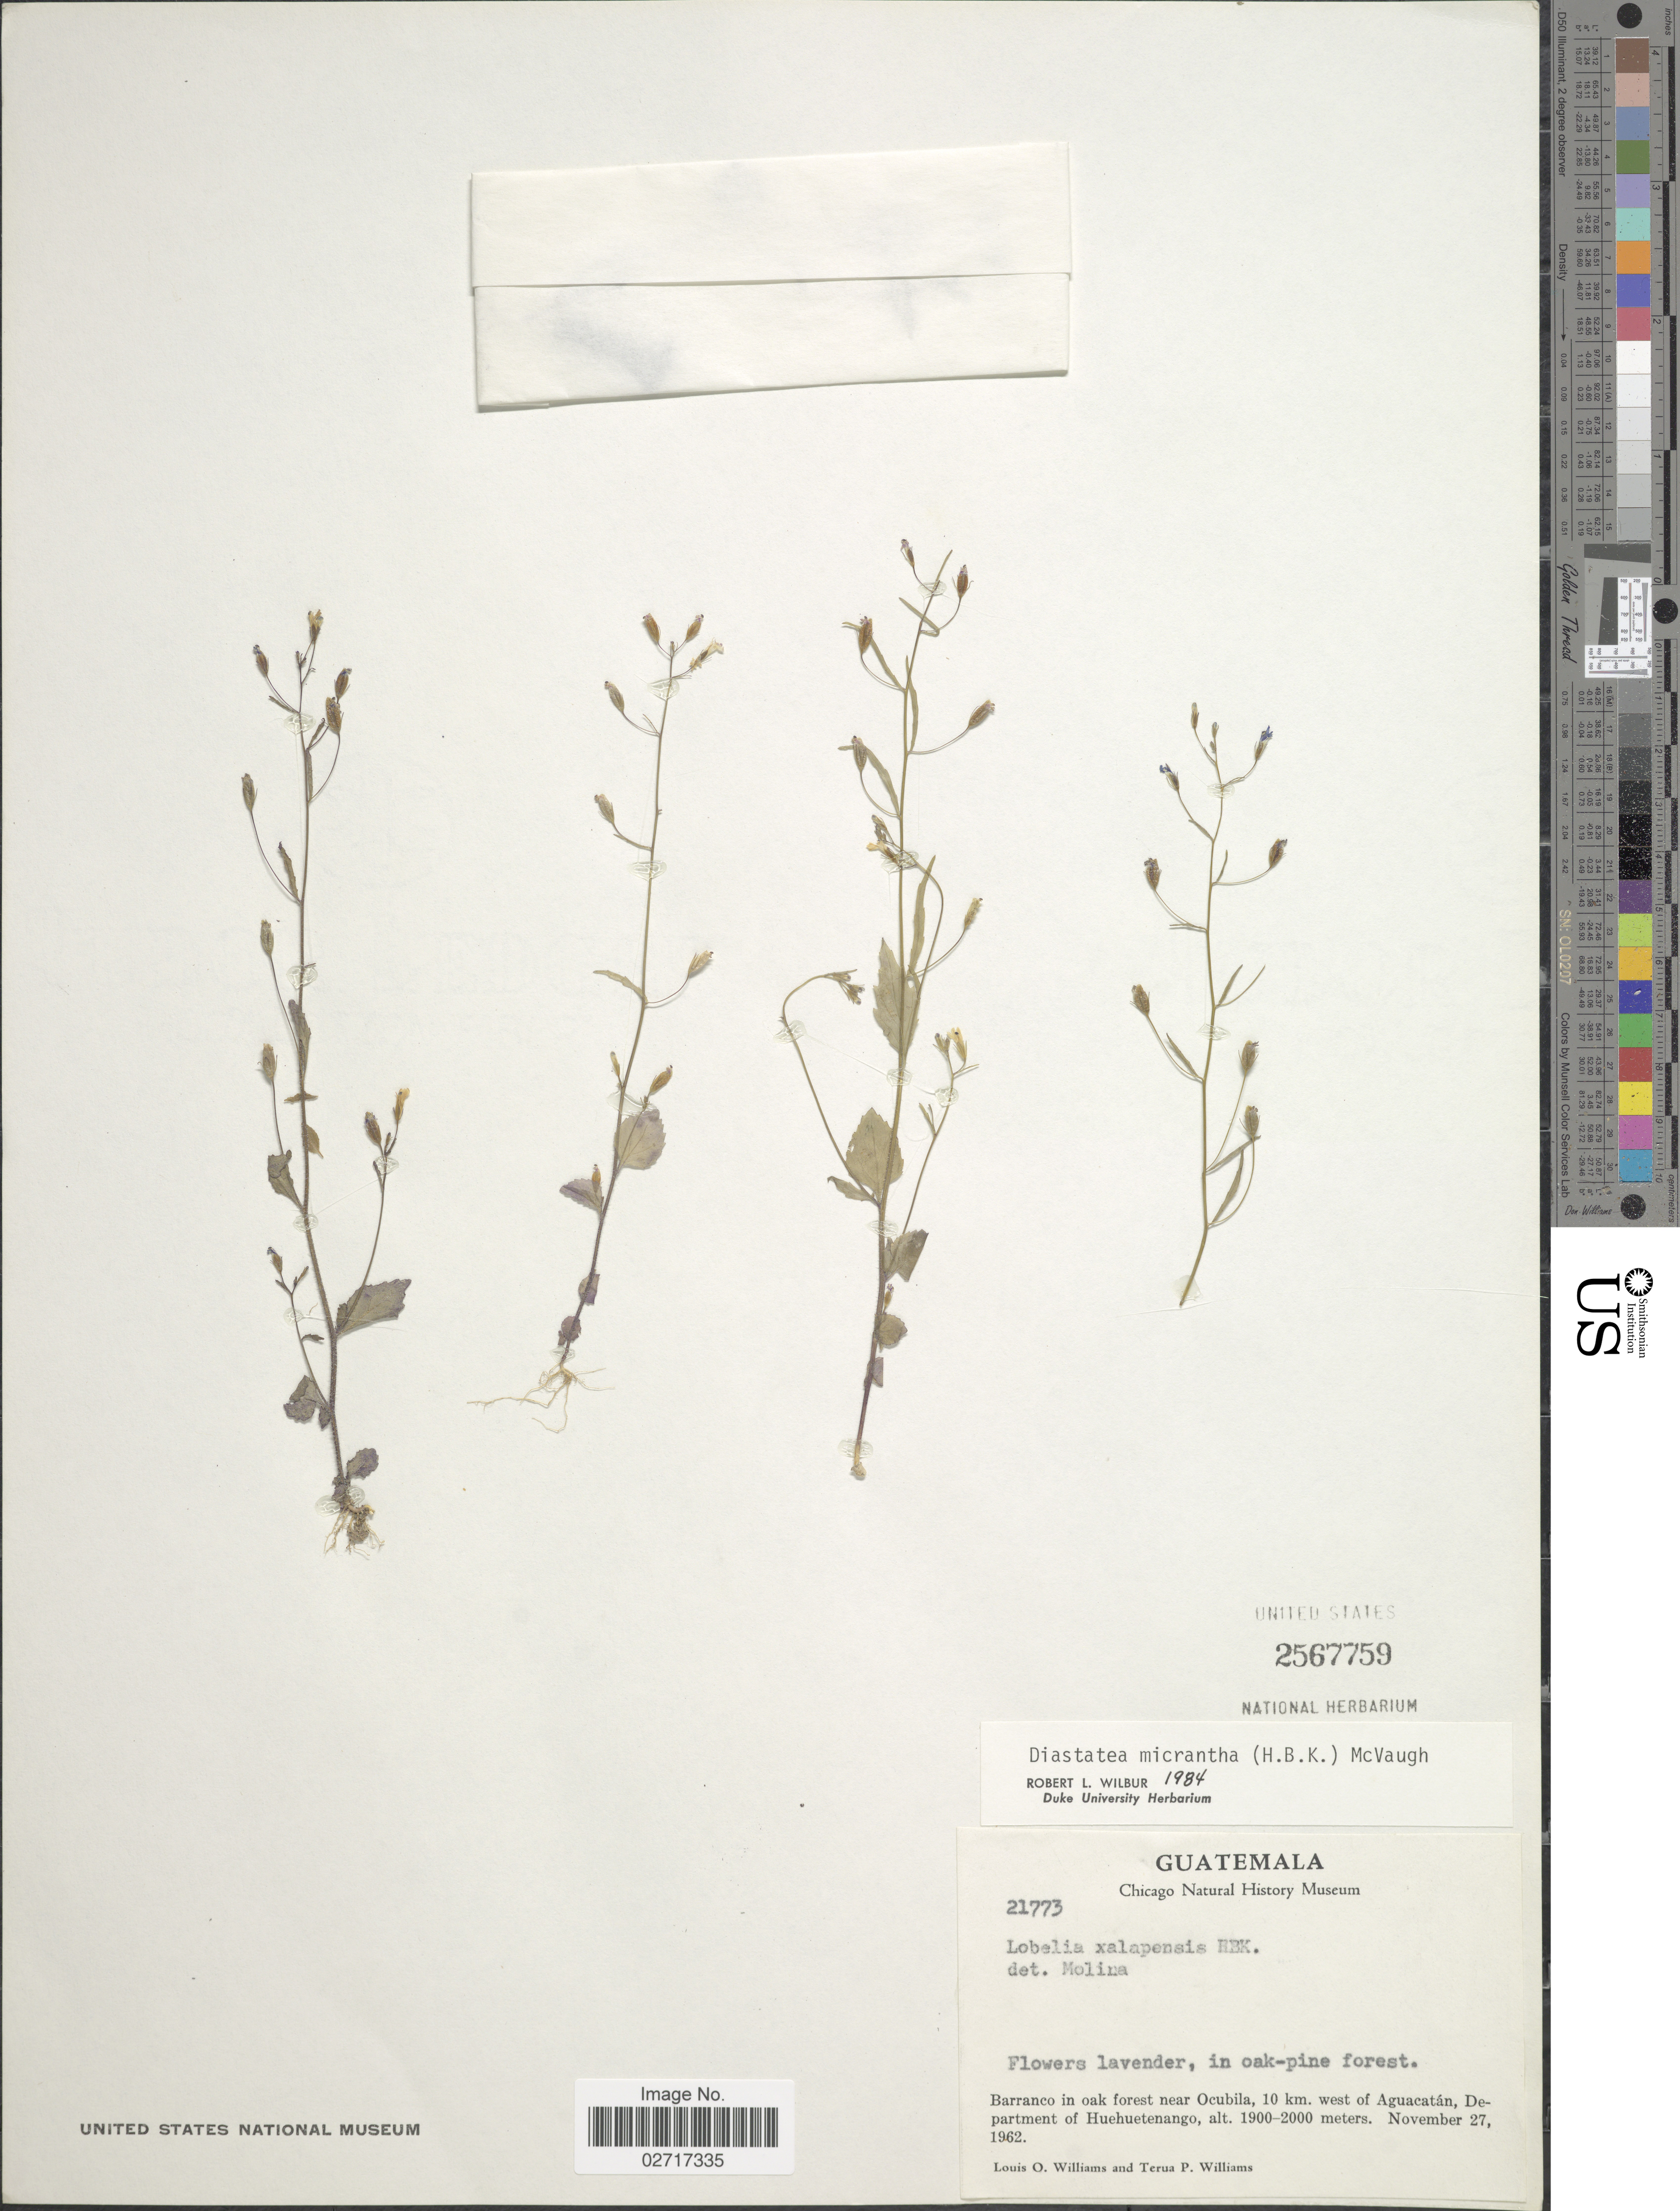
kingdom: Plantae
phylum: Tracheophyta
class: Magnoliopsida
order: Asterales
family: Campanulaceae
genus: Diastatea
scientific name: Diastatea micrantha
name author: (Kunth) McVaugh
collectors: L. O. Williams & T. P. Williams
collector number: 21773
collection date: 1962-11-27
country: Guatemala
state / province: Huehuetenango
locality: Barranco in oak forest near Ocubila, 10 km. west of Aguacatán, Department of Huehuetenango.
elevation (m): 1900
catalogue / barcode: US 2567759